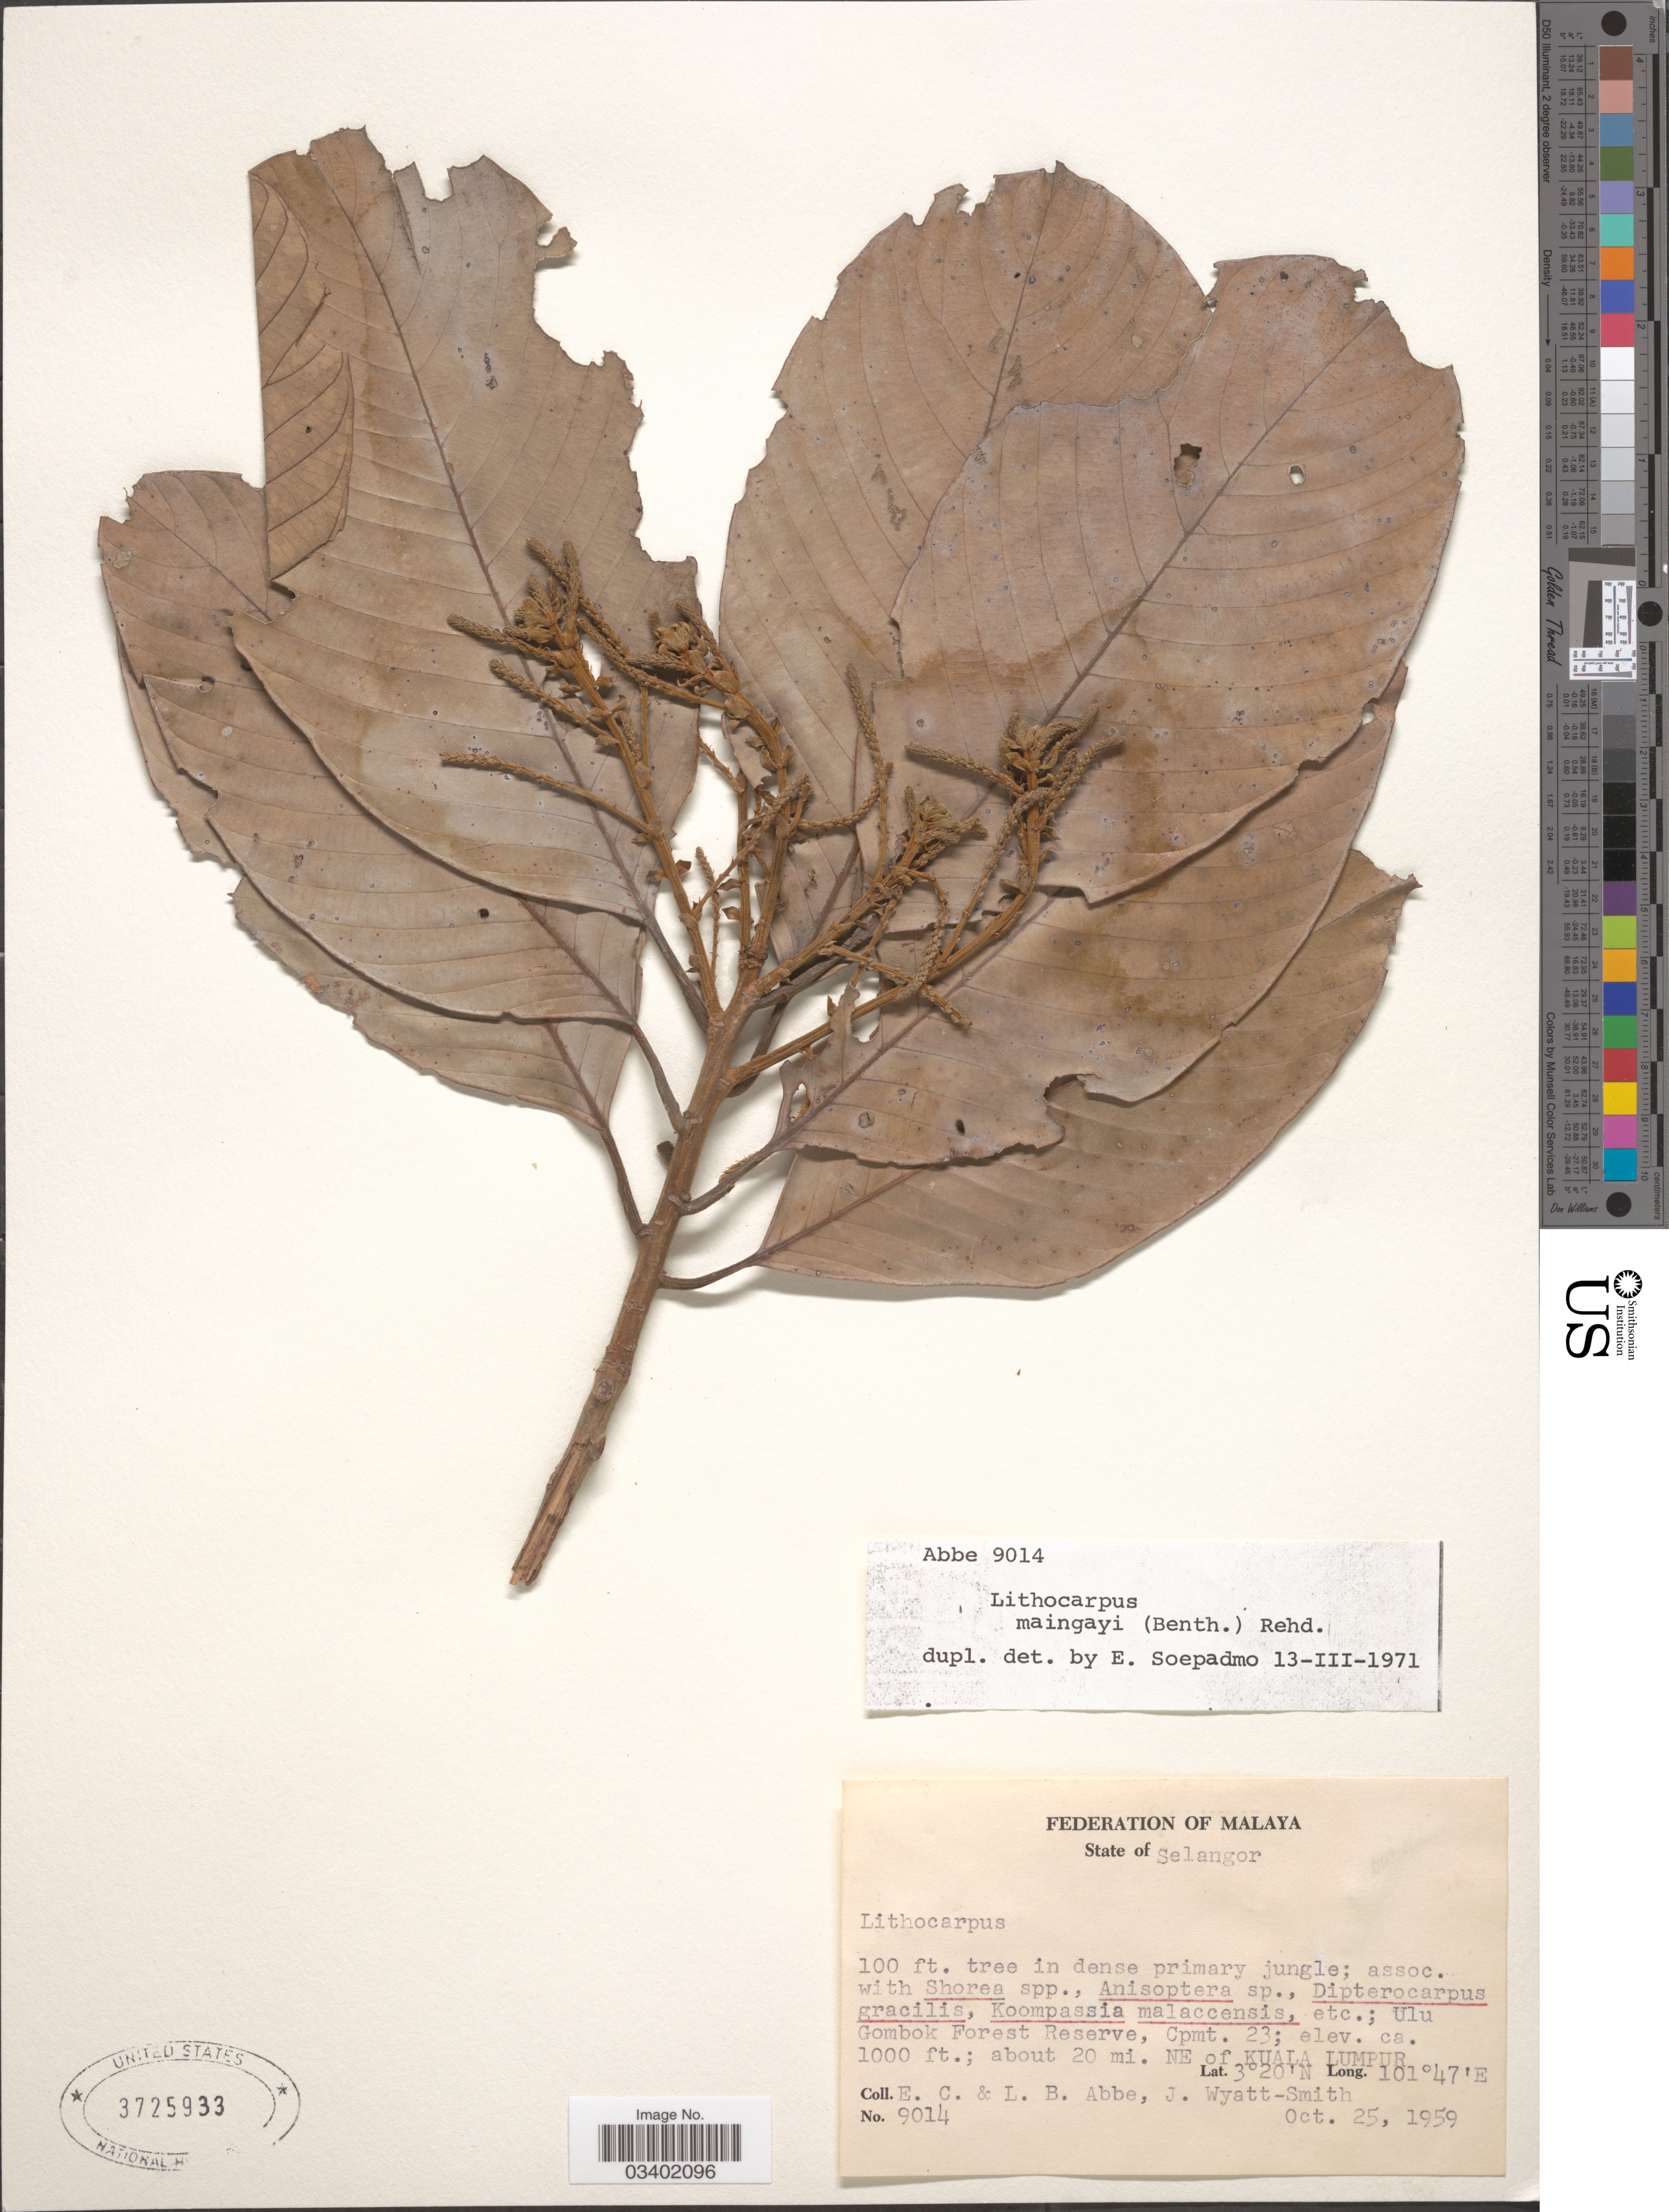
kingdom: Plantae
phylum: Tracheophyta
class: Magnoliopsida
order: Fagales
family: Fagaceae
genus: Lithocarpus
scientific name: Lithocarpus maingayi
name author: (Benth.) Rehder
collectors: E. C. Abbe, L. B. Abbe & J. Wyatt-Smith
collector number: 9014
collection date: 1959-10-25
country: Malaysia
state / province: Selangor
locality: Federation of Malaya. Ulu Gombok Forest Reserve, Cpmt. 23; about 20 mi. NE of Kuala Lumpur.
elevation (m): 305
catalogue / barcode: US 3725933